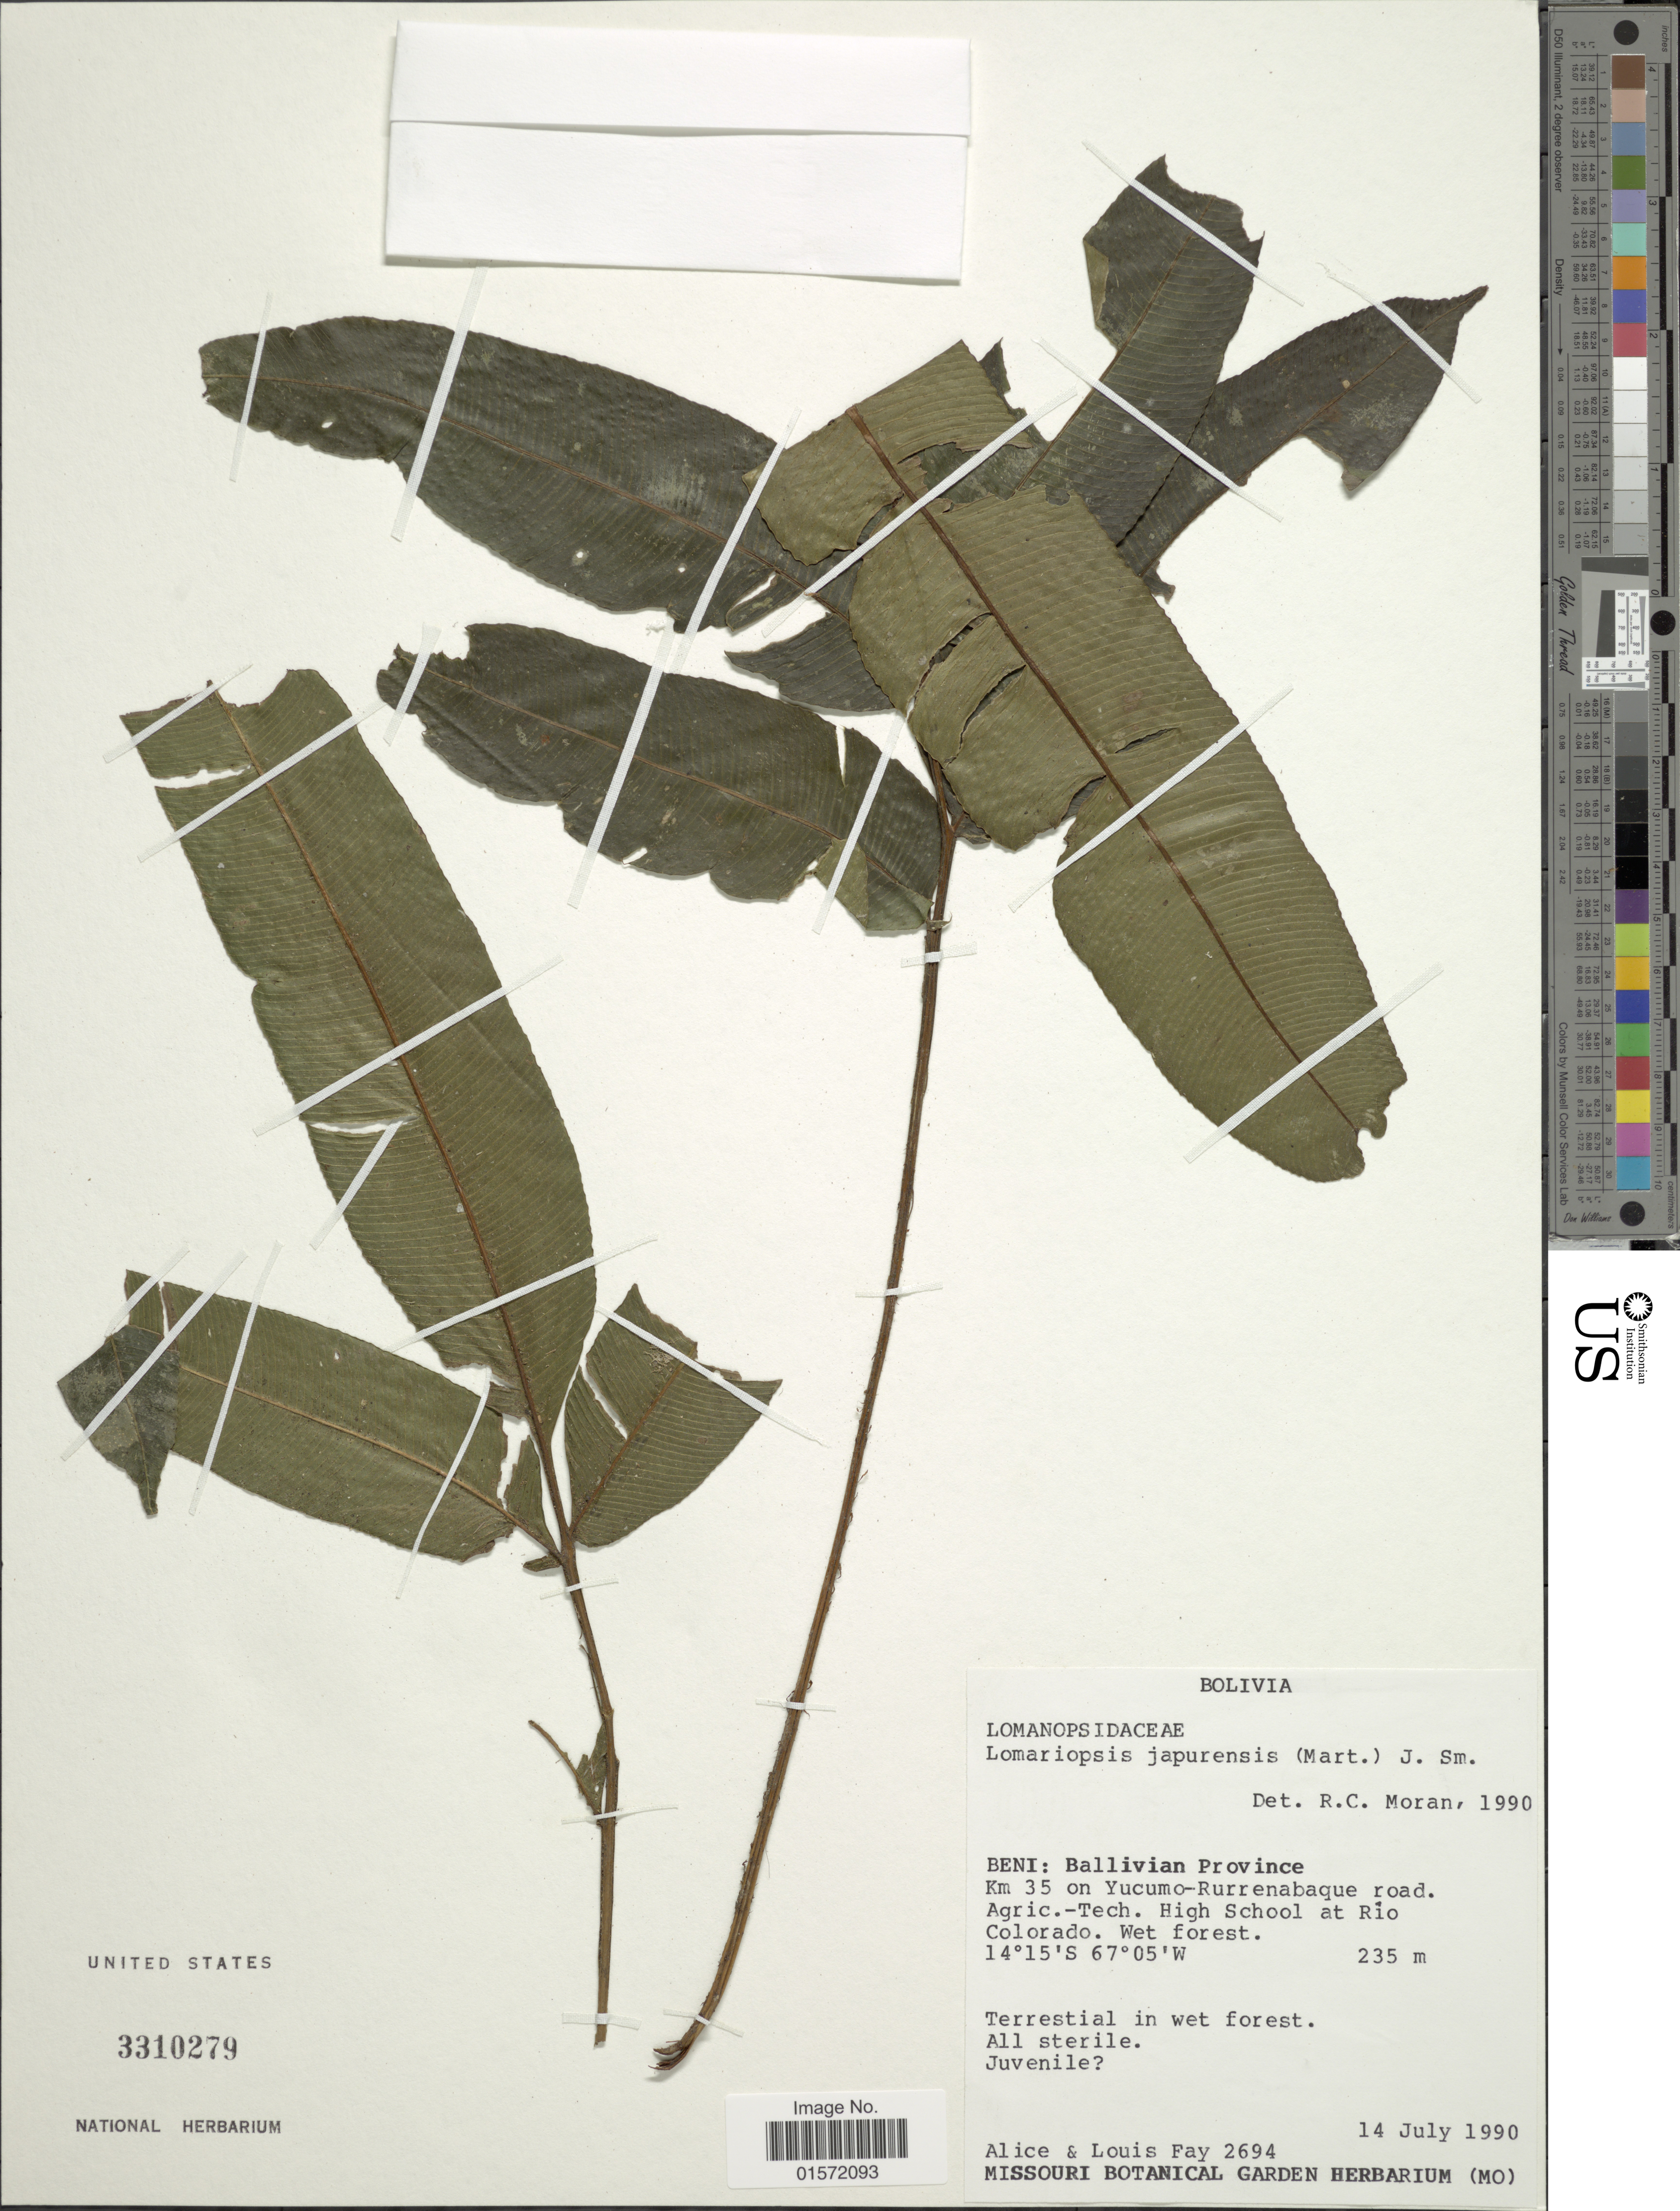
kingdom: Plantae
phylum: Tracheophyta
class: Polypodiopsida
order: Polypodiales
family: Lomariopsidaceae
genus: Lomariopsis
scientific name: Lomariopsis japurensis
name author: (Mart.) J. Sm.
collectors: A. Fay & L. Fay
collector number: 2694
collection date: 1990-07-14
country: Bolivia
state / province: Beni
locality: Ballivian Province, Km 35 on Yucumo-Rurrenabaque road, Agric.-Tech. High School at Río Colorado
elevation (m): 235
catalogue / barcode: US 3310279